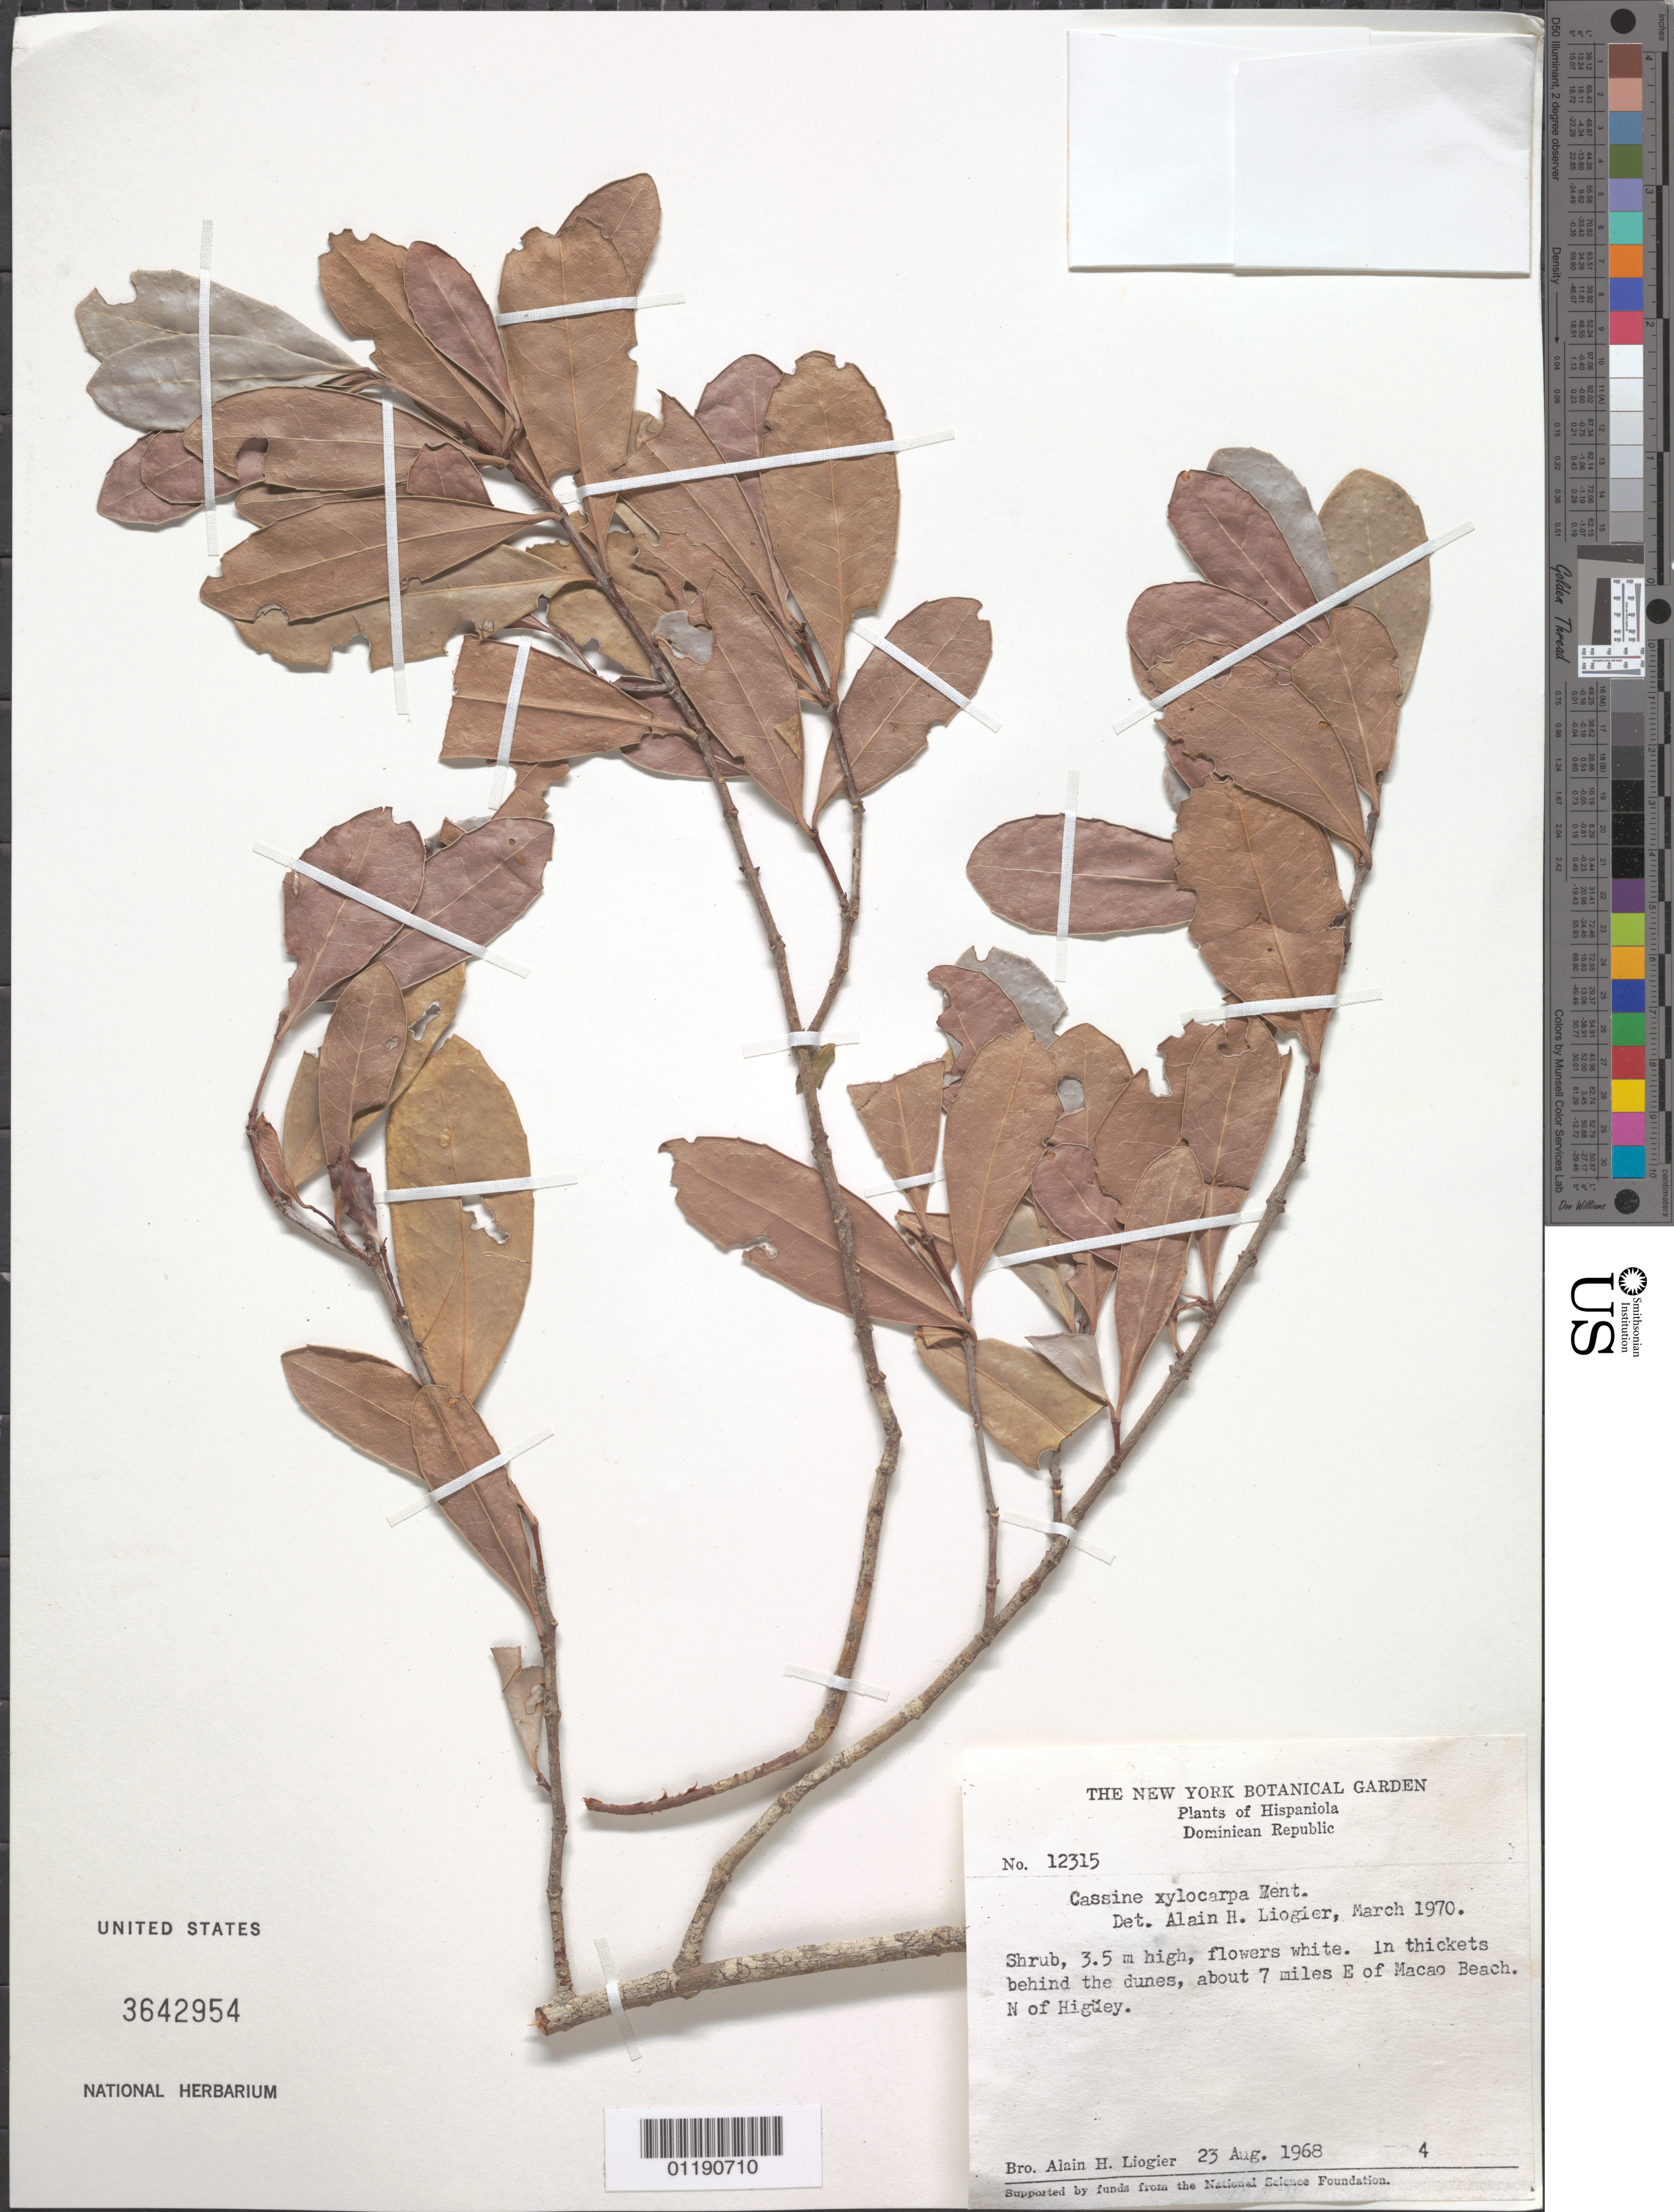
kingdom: Plantae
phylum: Tracheophyta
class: Magnoliopsida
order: Celastrales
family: Celastraceae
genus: Elaeodendron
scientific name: Elaeodendron xylocarpum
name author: (Vent.) DC.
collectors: A. H. Liogier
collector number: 12315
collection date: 1968-08-23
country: Dominican Republic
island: Hispaniola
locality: About 7 miles E of Macao Beach. N of Higüey.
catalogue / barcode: US 3642954